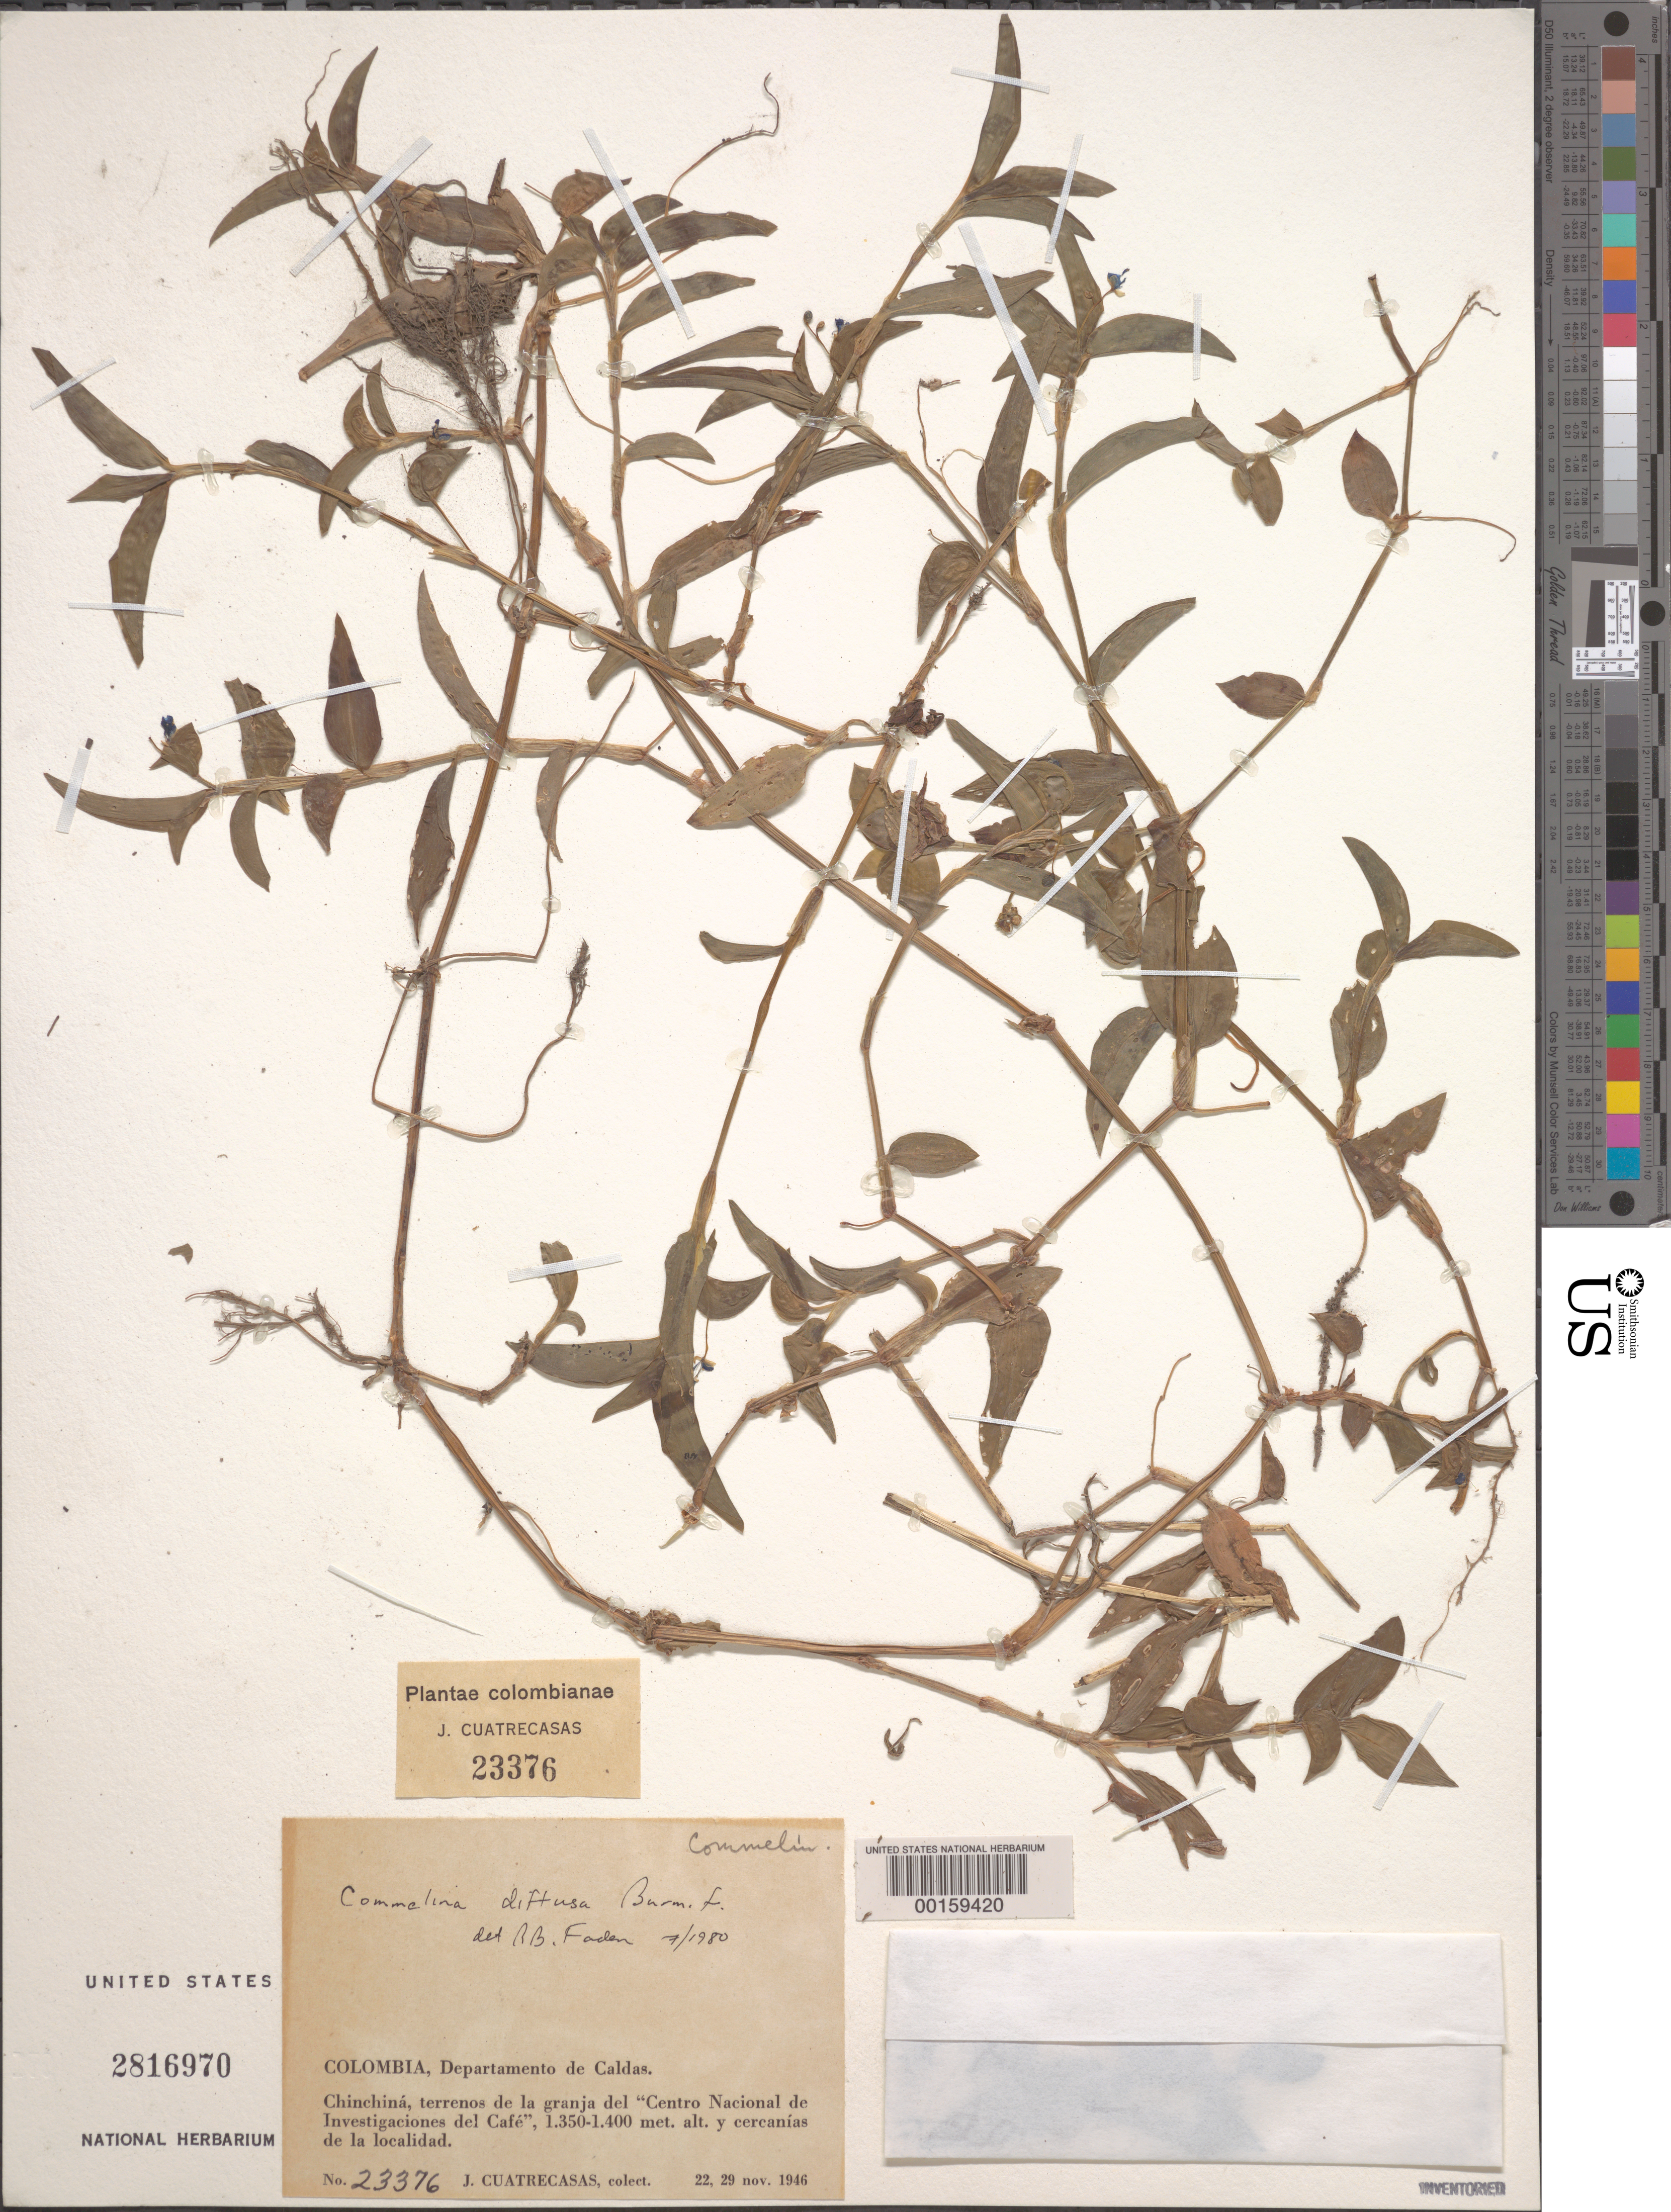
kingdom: Plantae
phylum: Tracheophyta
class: Liliopsida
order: Commelinales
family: Commelinaceae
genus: Commelina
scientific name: Commelina diffusa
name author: Burm. f.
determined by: Faden, Robert B., (US), Smithsonian Institution - National Museum of Natural History (UNITED STATES)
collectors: J. Cuatrecasas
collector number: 23376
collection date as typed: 22 Nov 1946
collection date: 1946-11-22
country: Colombia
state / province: Caldas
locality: Chinchina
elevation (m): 1350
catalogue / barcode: US 2816970